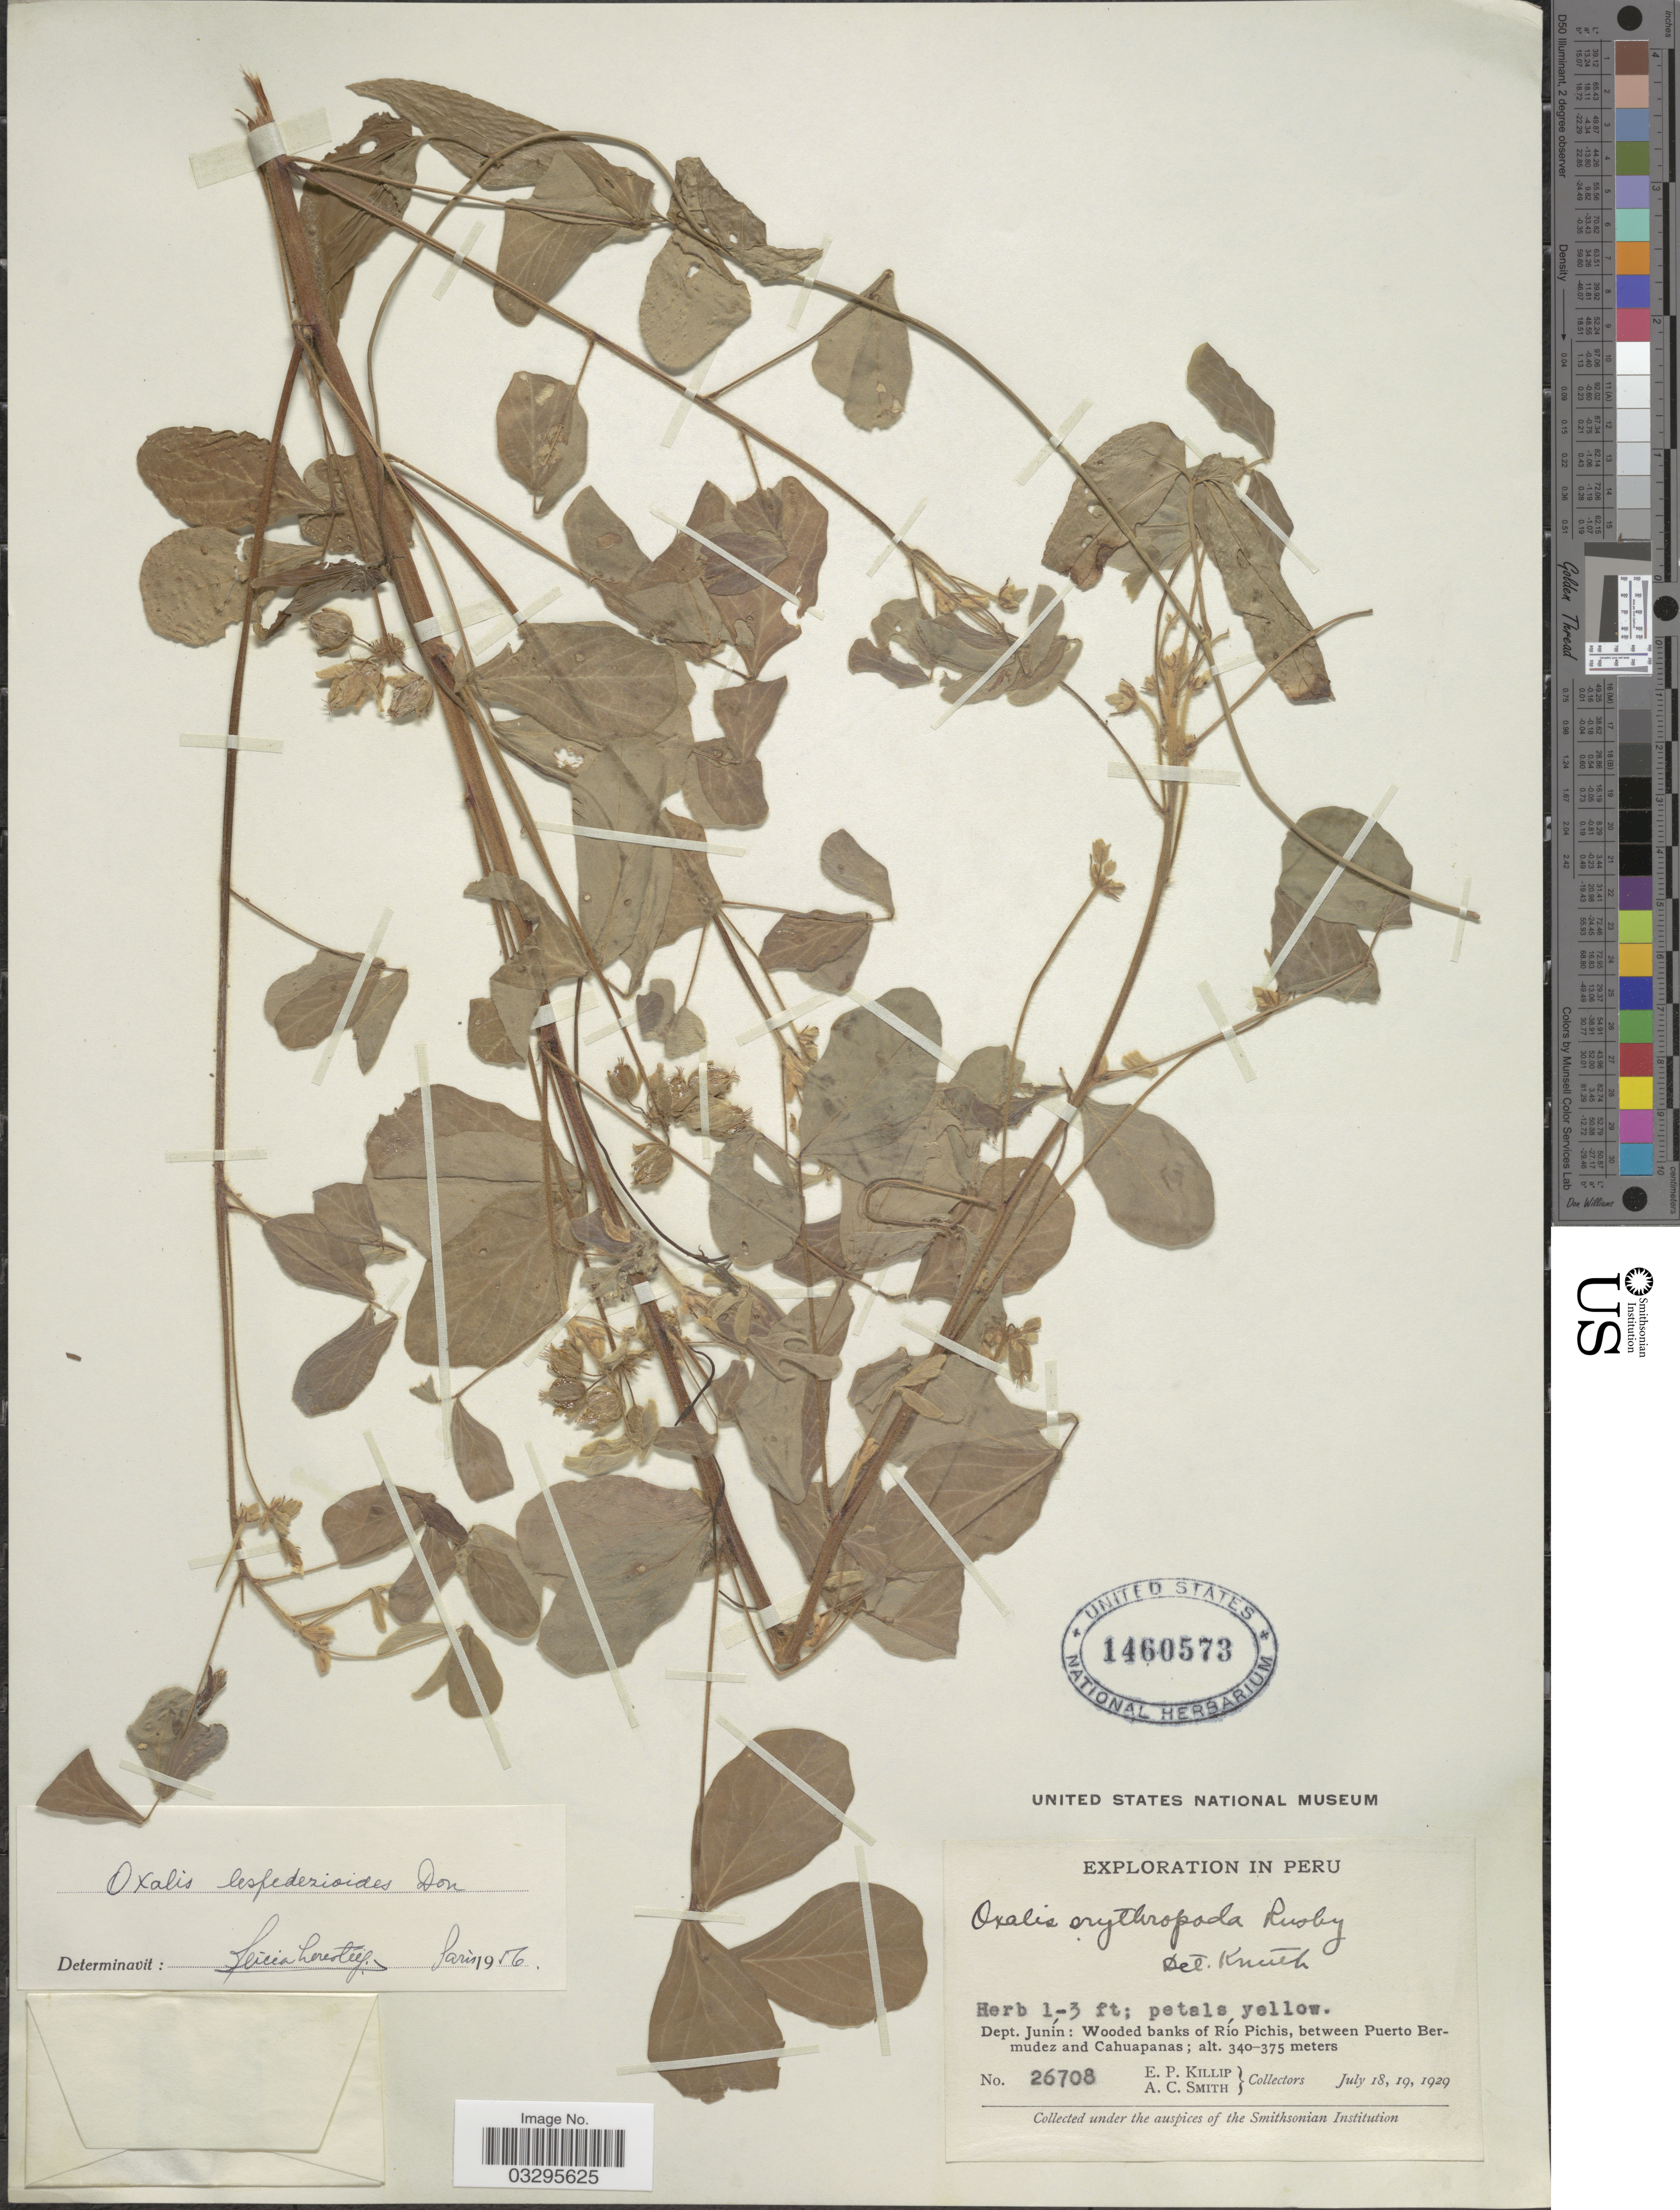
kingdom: Plantae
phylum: Tracheophyta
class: Magnoliopsida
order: Oxalidales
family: Oxalidaceae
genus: Oxalis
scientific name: Oxalis lespedezioides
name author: G. Don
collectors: E. P. Killip & A. C. Smith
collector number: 26708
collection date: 1929-07-18/1929-07-19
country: Peru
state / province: Junín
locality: Dept. Junín: Wooded banks of Río Pichis, between Puerto Bermudez and Cahuapanas.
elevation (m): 340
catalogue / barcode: US 1460573